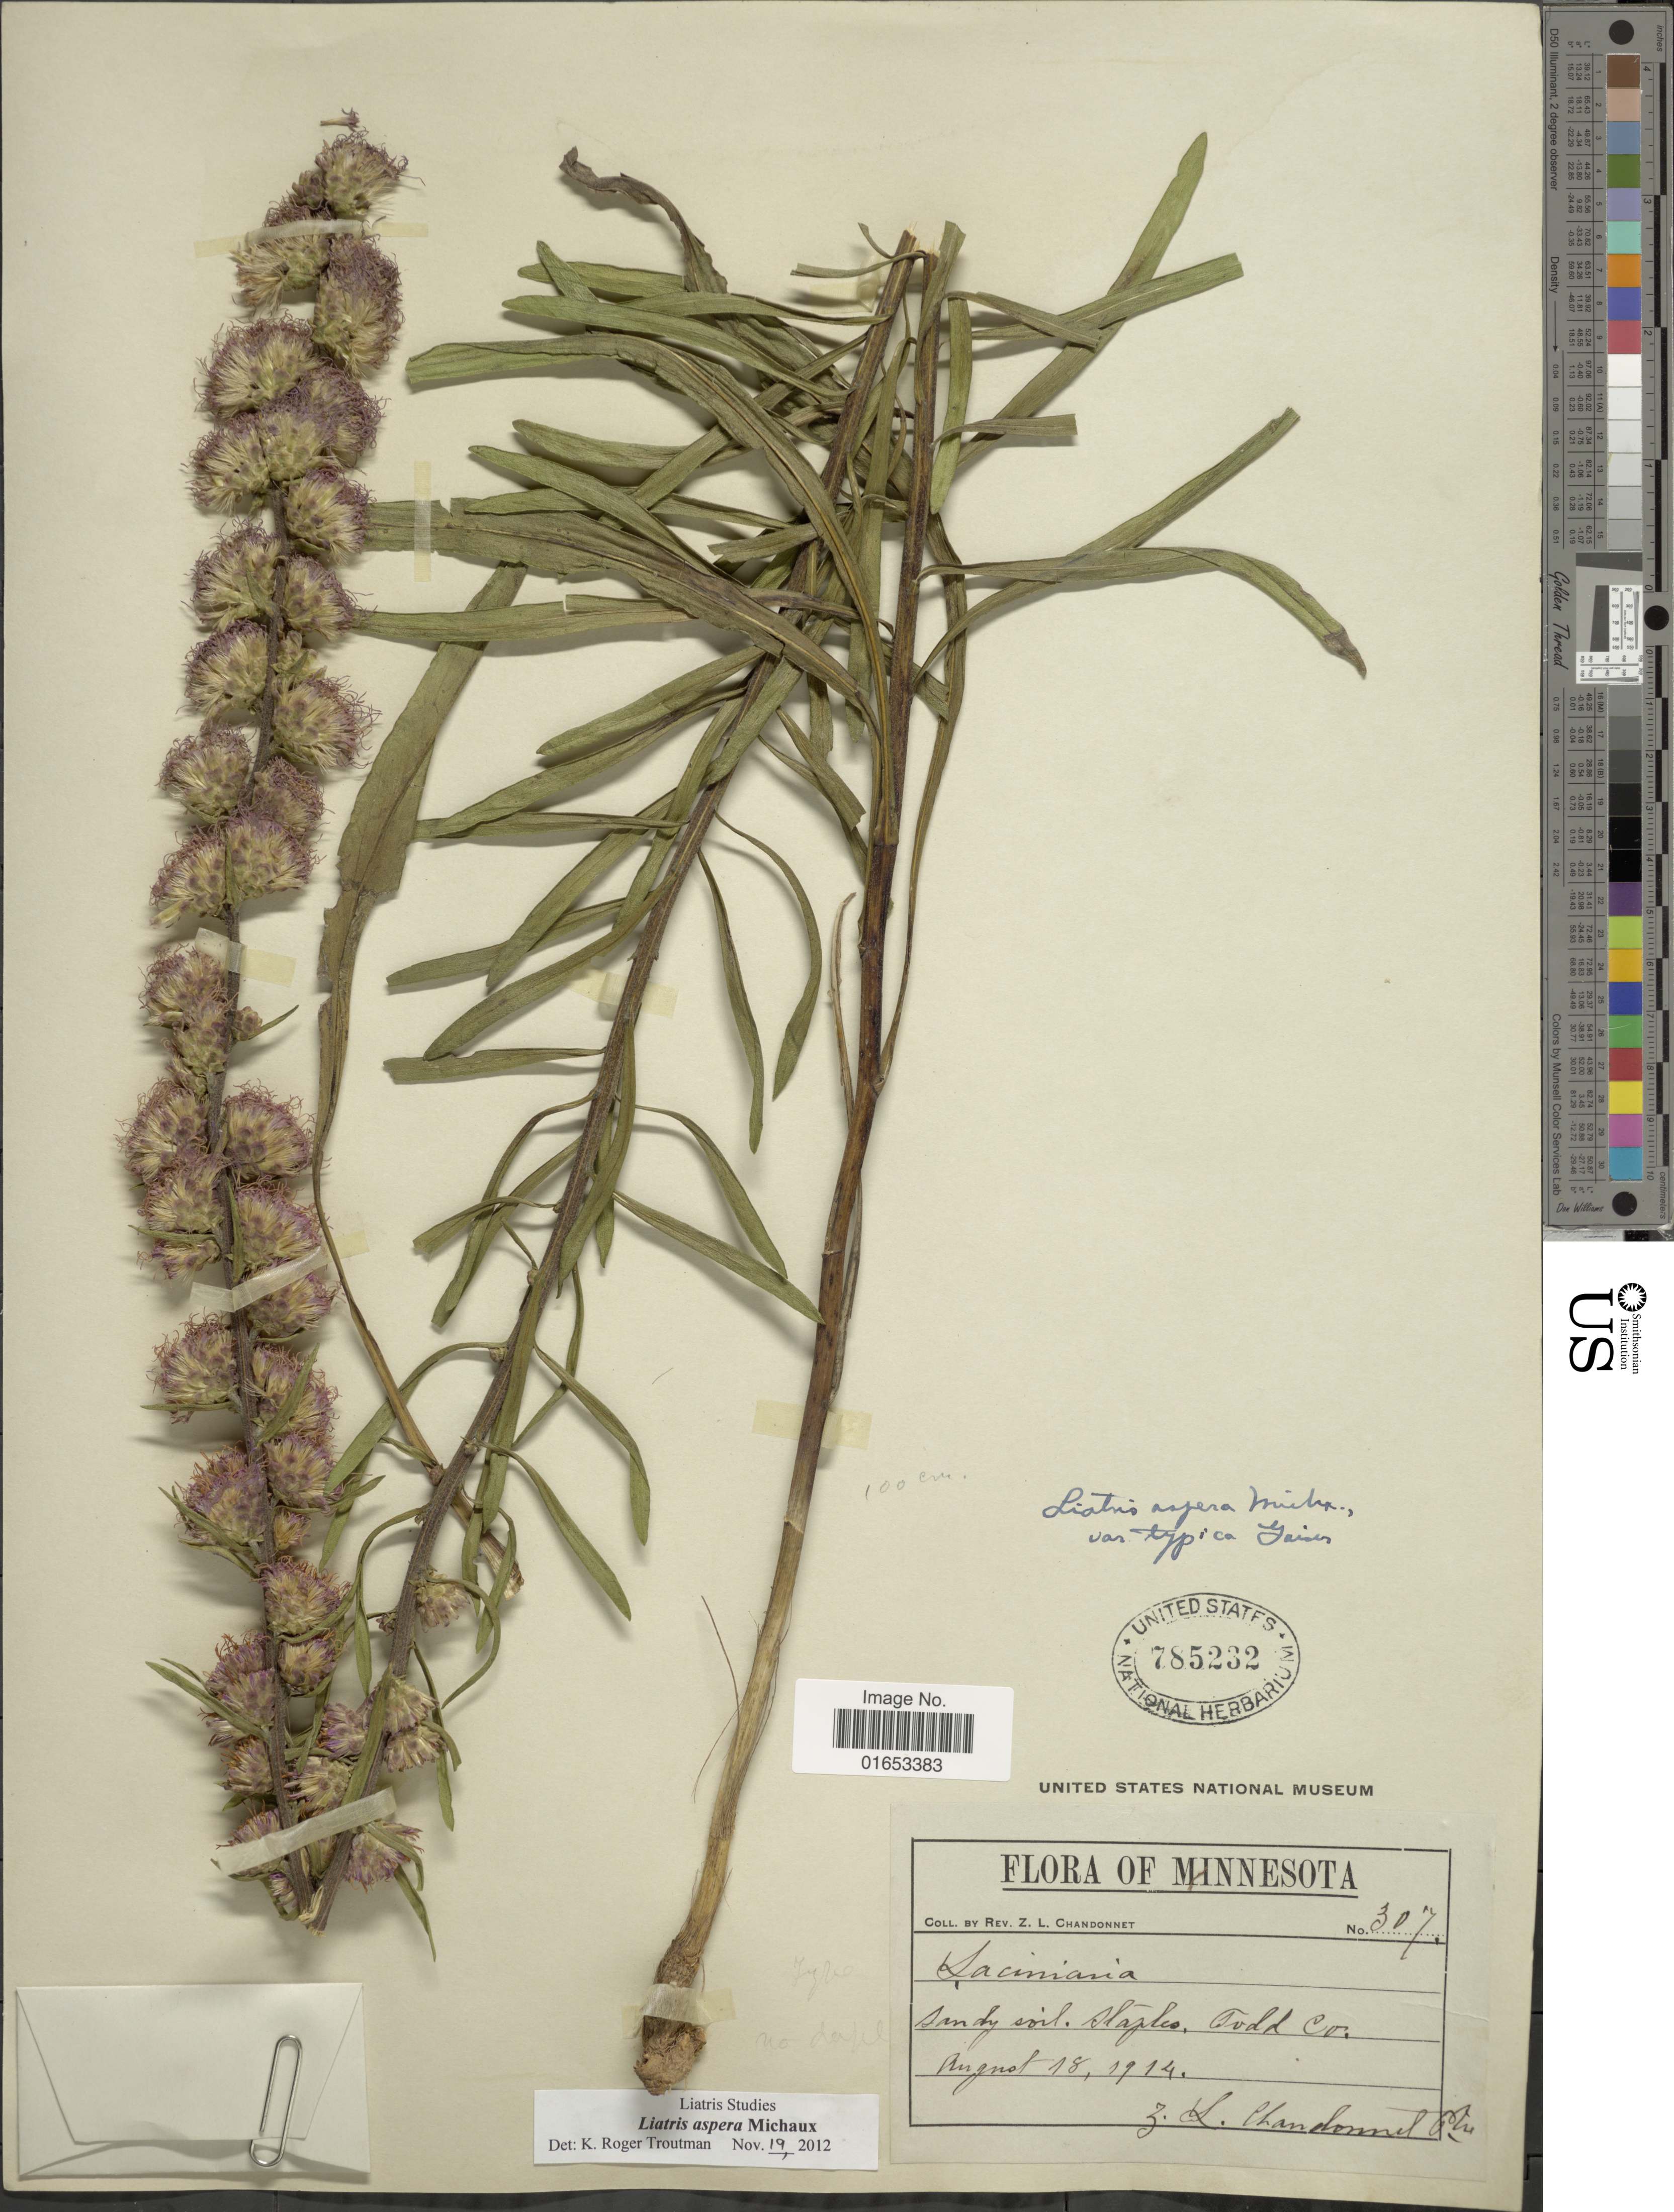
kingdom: Plantae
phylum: Tracheophyta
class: Magnoliopsida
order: Asterales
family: Asteraceae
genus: Liatris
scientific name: Liatris aspera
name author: Michx.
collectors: Z. Chandonnet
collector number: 307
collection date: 1914-08-18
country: United States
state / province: Minnesota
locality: Staples, Todd Co.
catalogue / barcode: US 785232